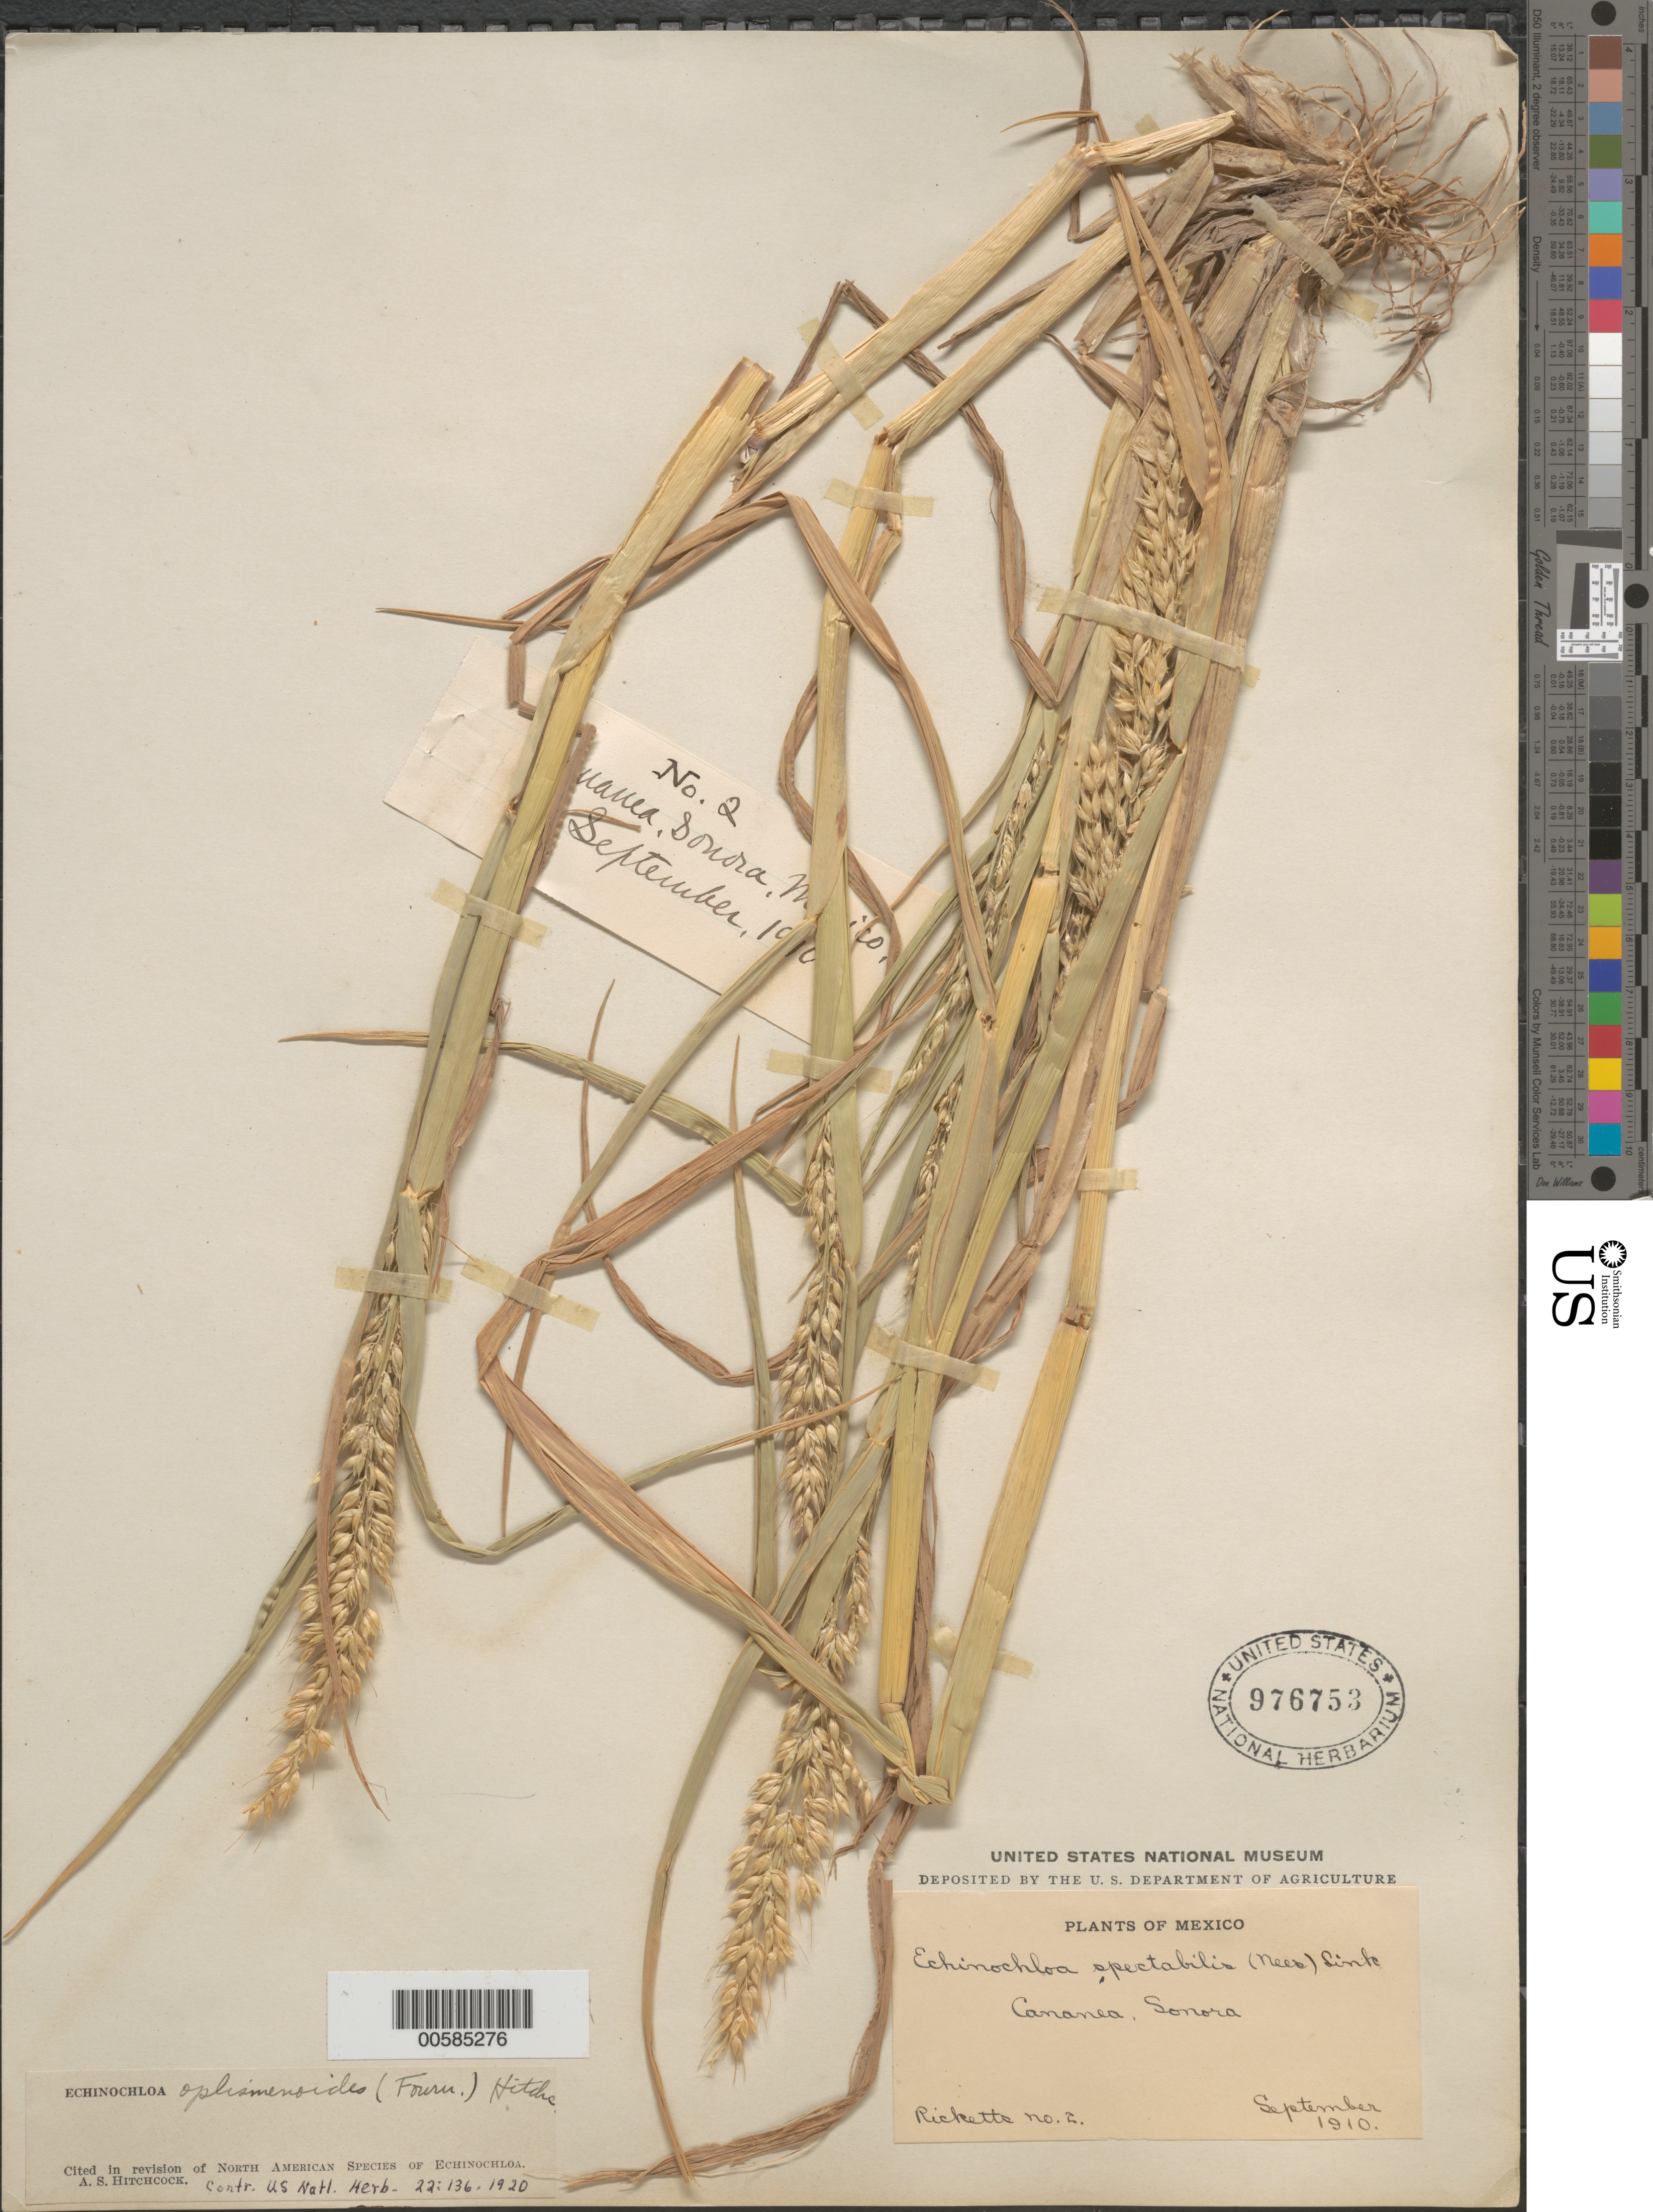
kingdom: Plantae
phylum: Tracheophyta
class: Liliopsida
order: Poales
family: Poaceae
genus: Echinochloa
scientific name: Echinochloa oplismenoides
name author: (E. Fourn.) Hitchc.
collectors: -. Ricketts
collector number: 2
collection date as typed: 0 Sep 1910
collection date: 1910-09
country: Mexico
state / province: Sonora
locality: Cananea.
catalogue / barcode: US 976753